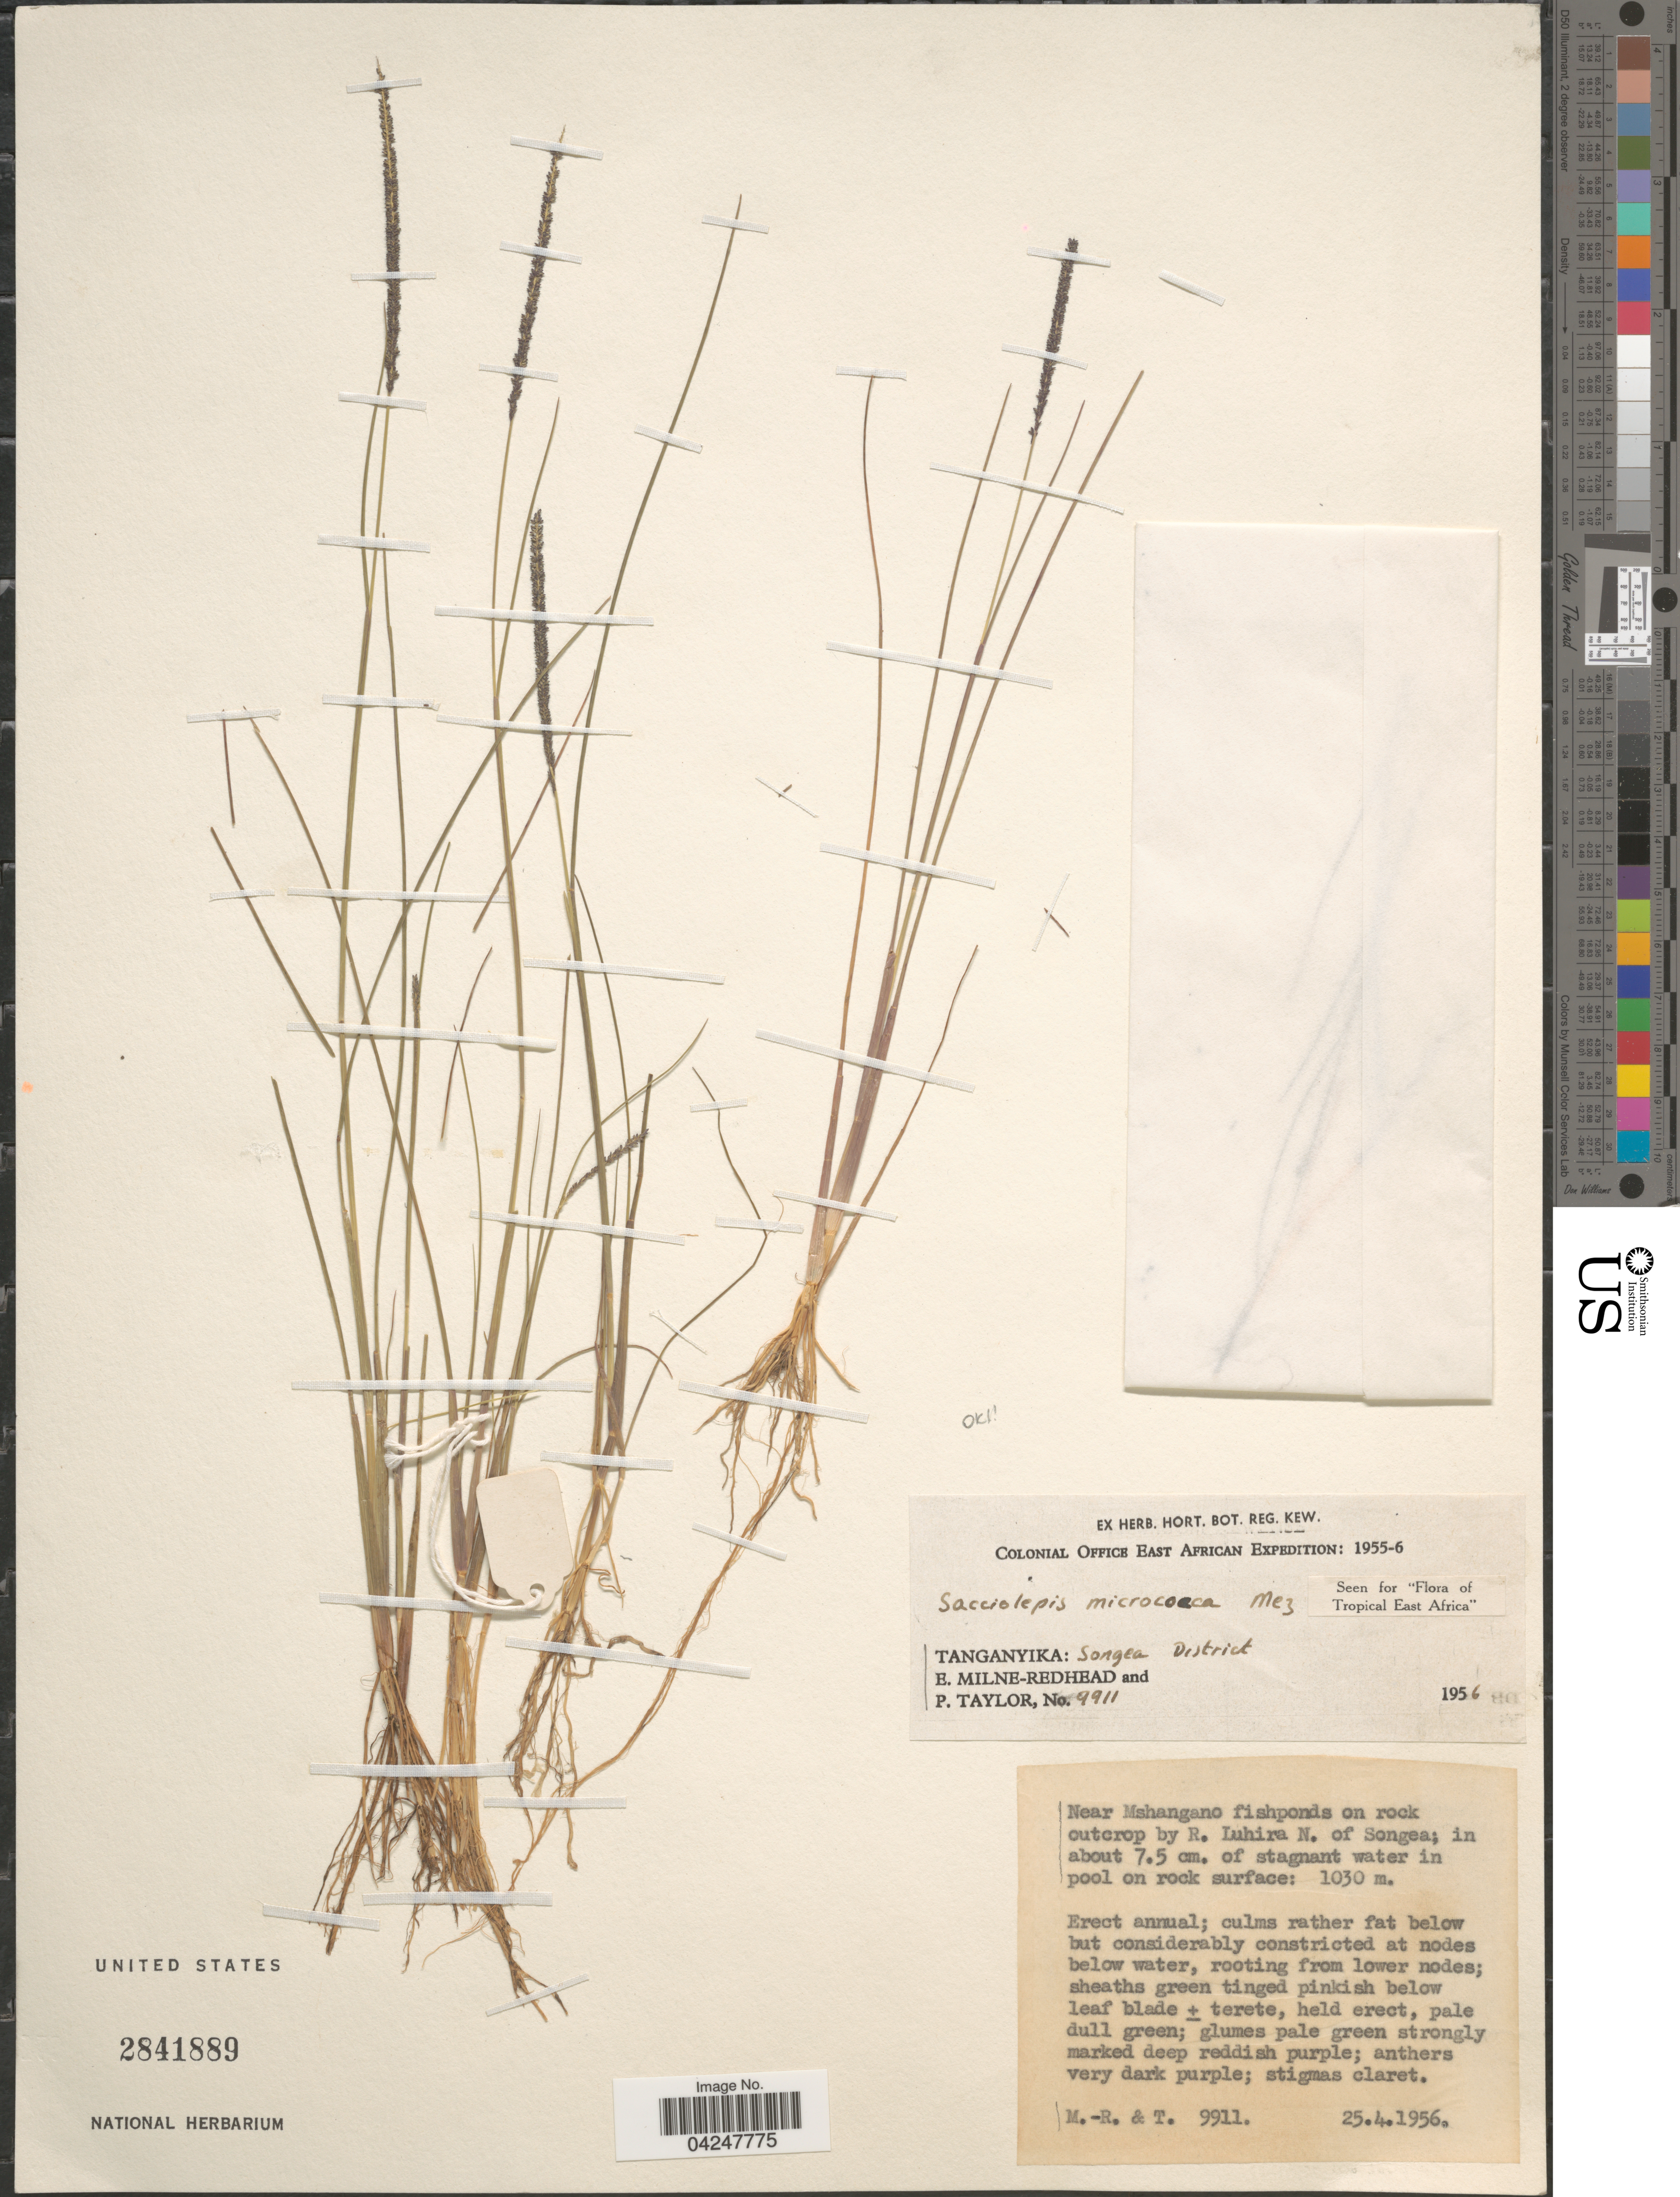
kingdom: Plantae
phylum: Tracheophyta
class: Liliopsida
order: Poales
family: Poaceae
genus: Sacciolepis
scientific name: Sacciolepis micrococca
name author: Mez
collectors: E. W. Milne-Redhead & P. Taylor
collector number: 9911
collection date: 1956-04-25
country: Tanzania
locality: Colonial Office East African Expedition: 1955-6. Tanganyika: Songea District. Near Mshangano fishponds on rock outcrop by R. Luhira N. of Songea.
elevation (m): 1030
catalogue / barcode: US 2841889